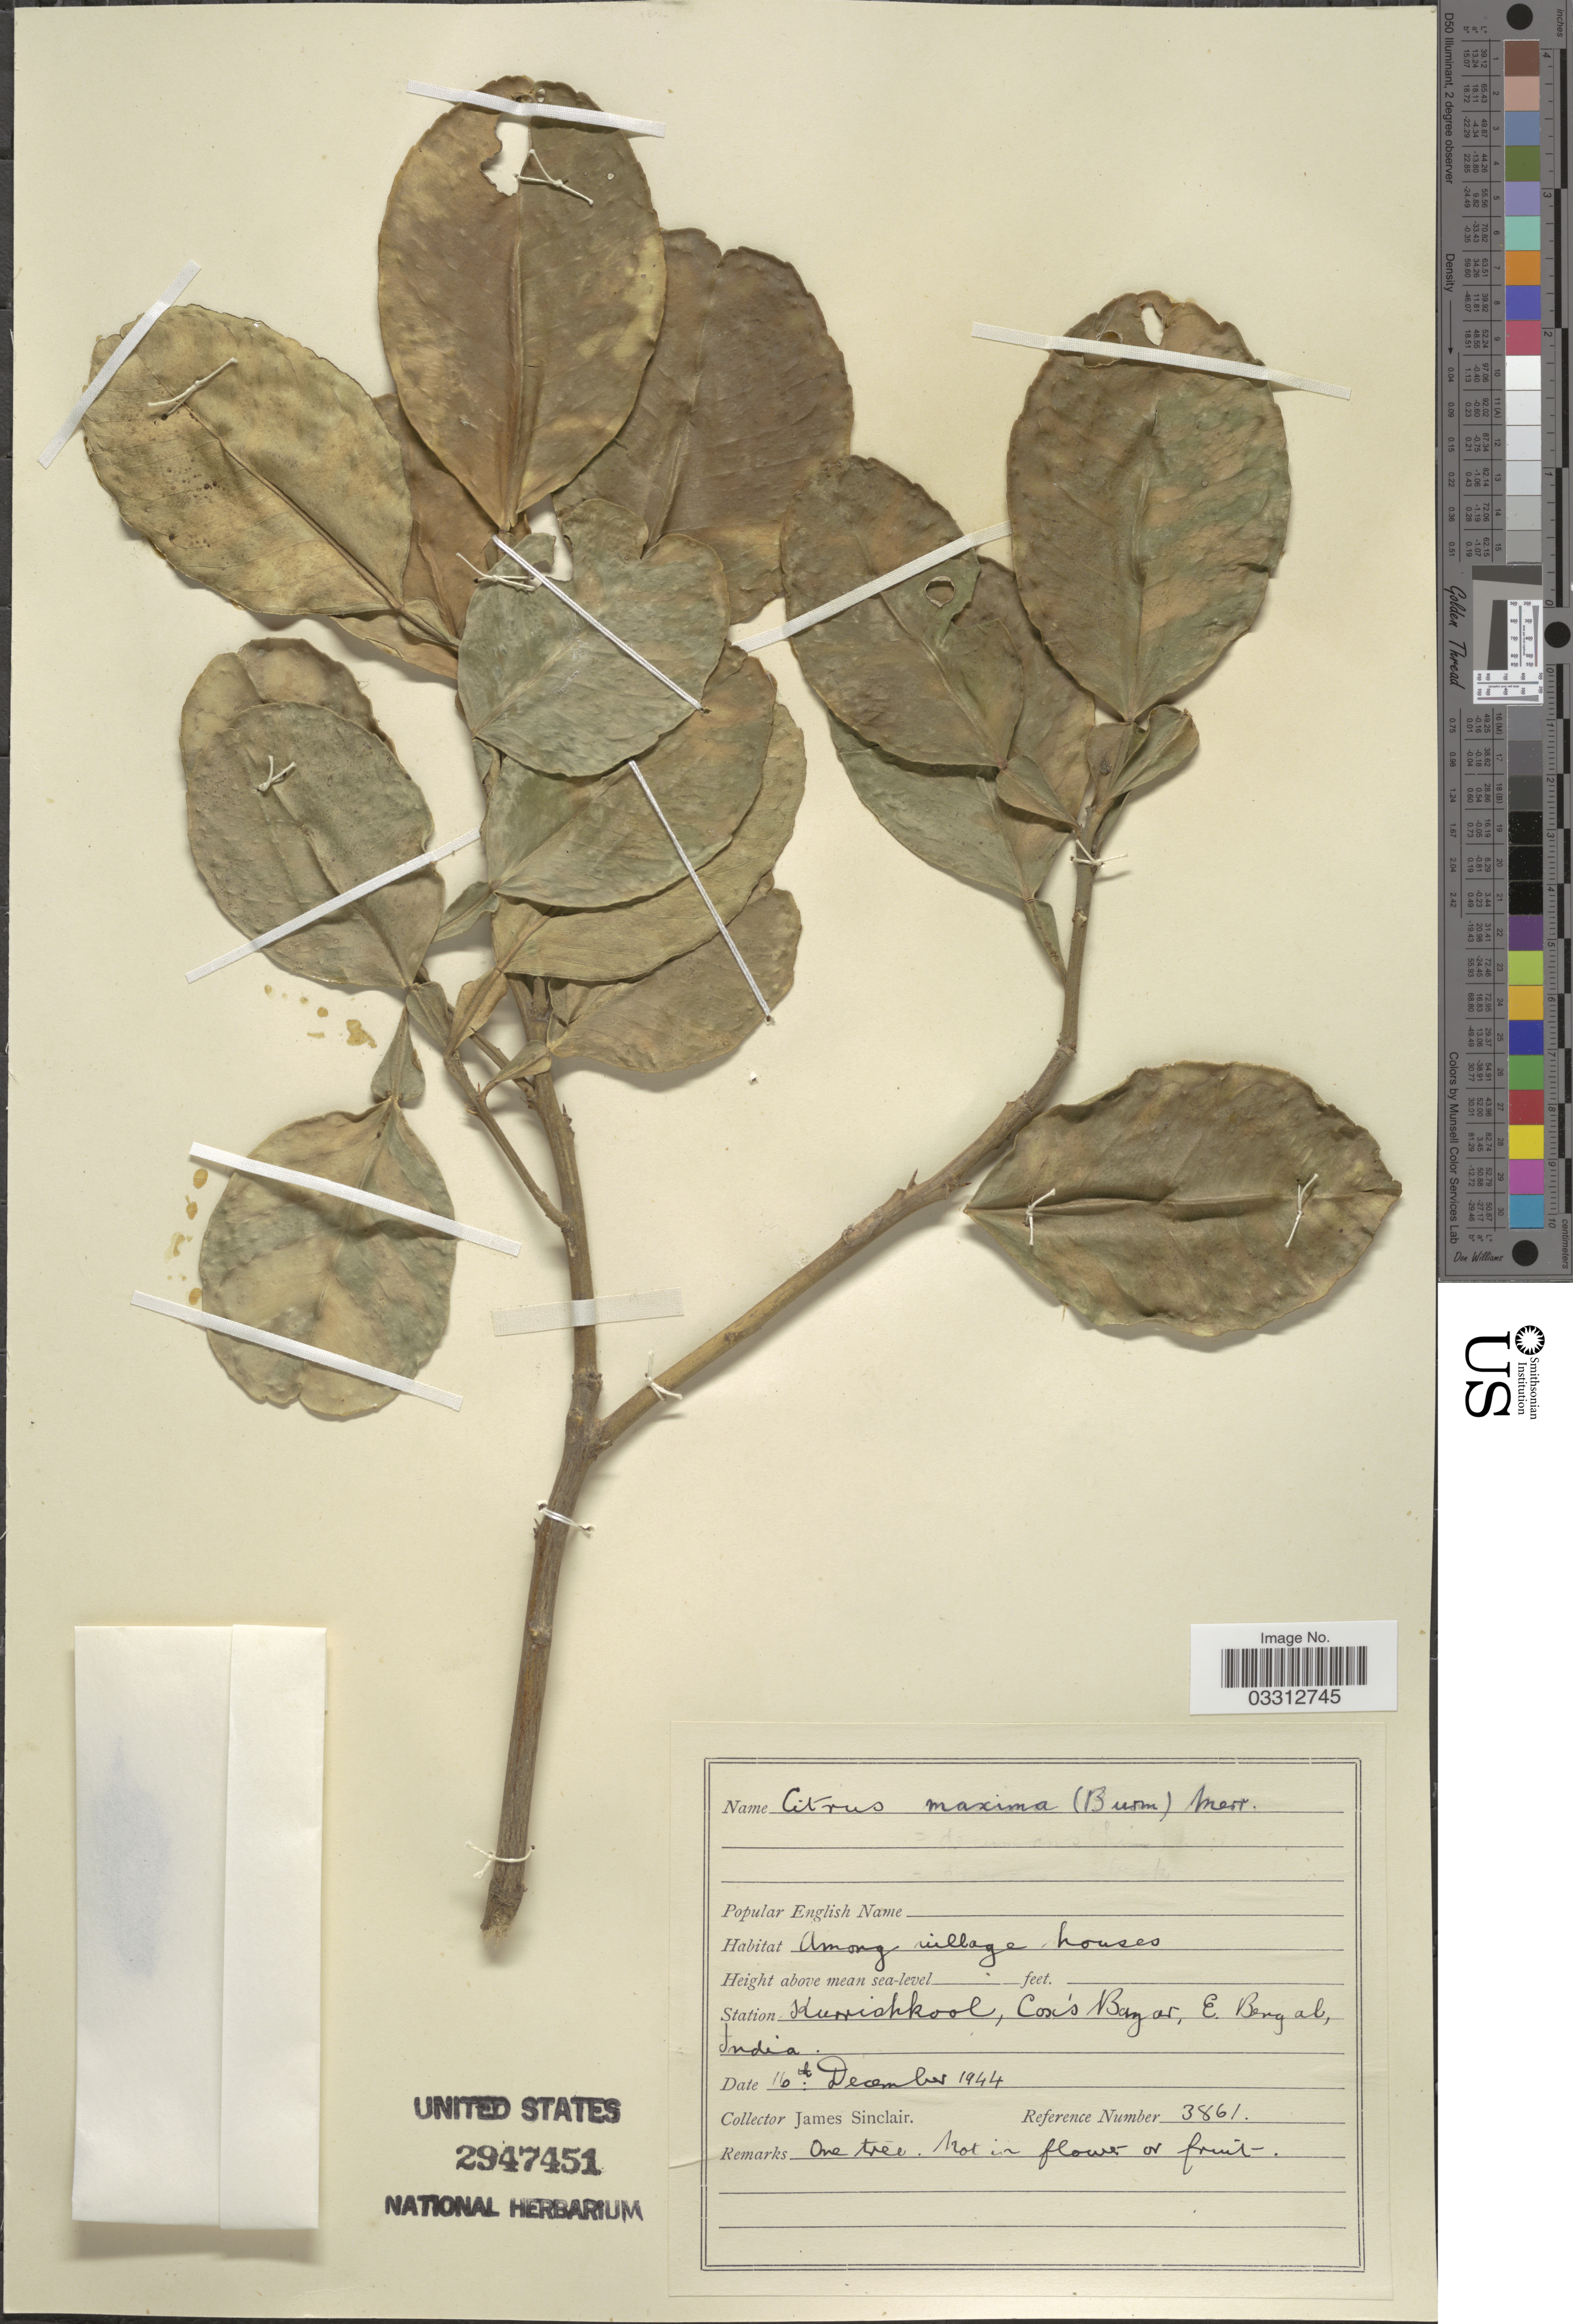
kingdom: Plantae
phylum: Tracheophyta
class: Magnoliopsida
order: Sapindales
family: Rutaceae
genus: Citrus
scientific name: Citrus maxima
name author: (Burm.) Merr.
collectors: J. Sinclair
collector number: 3861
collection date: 1944-12-16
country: Bangladesh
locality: Station Kurriokkool, Cox's Bazar E. Bengal.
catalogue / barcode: US 2947451